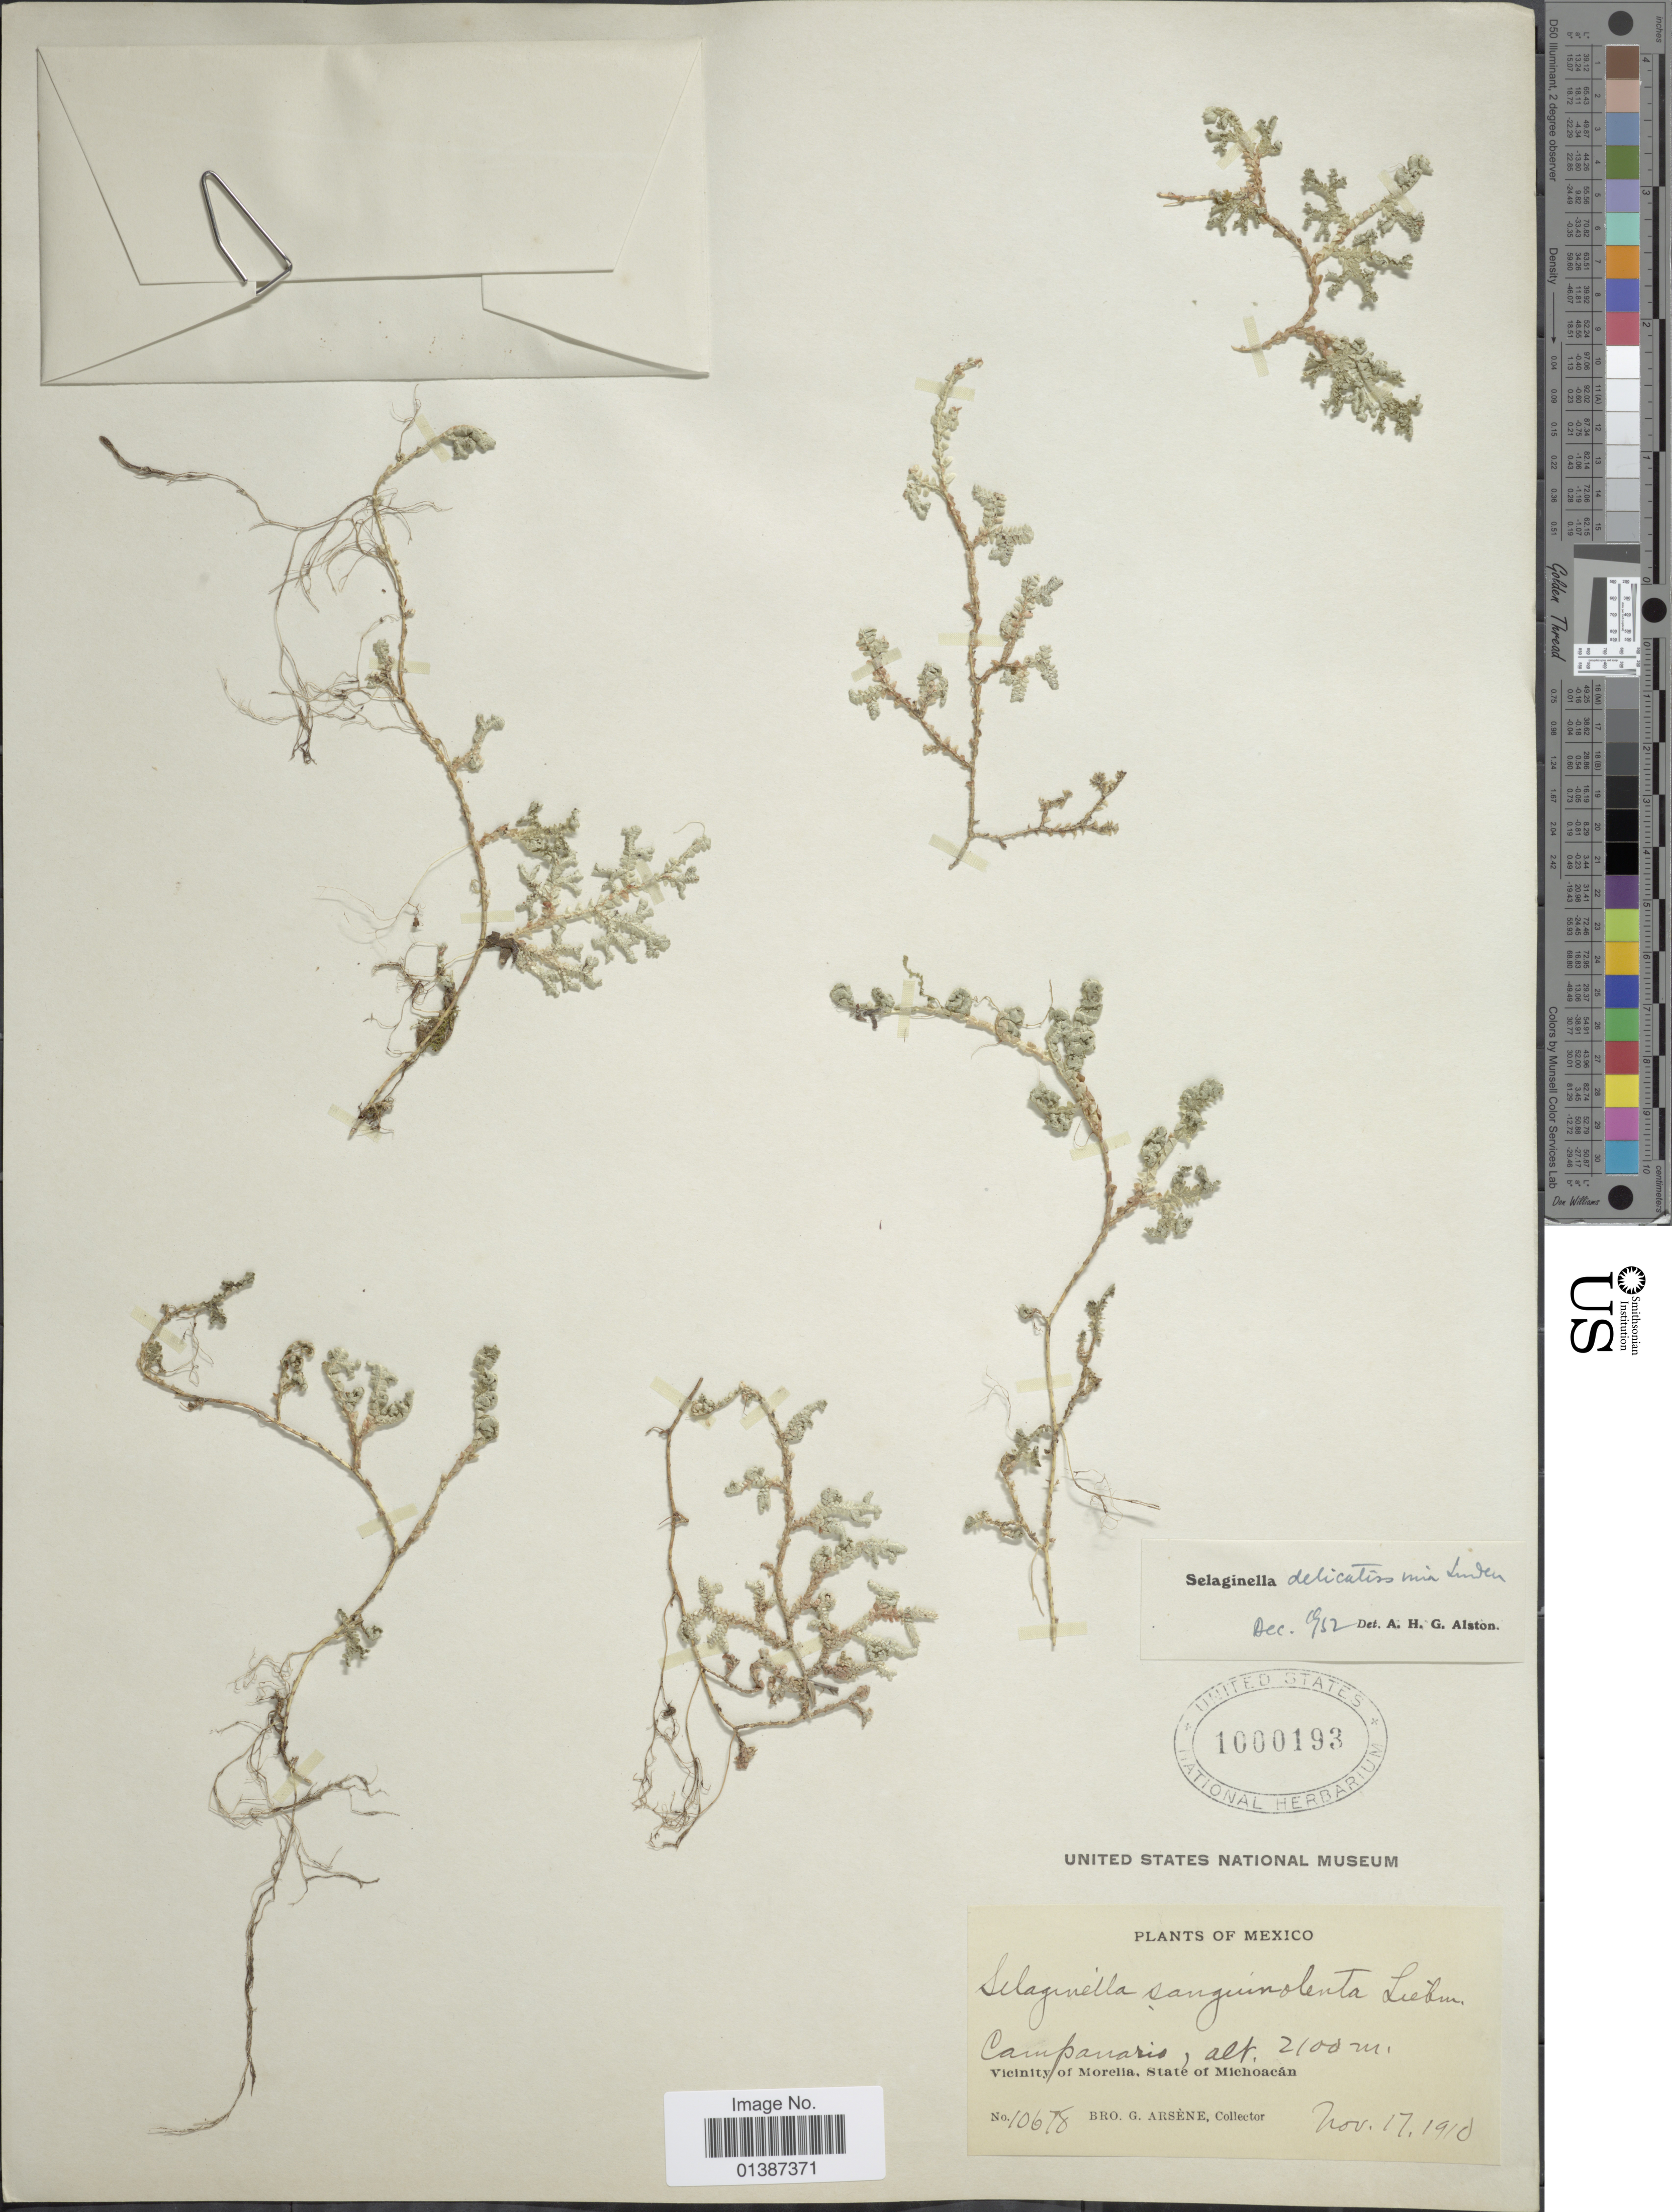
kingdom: Plantae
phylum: Tracheophyta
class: Lycopodiopsida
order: Selaginellales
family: Selaginellaceae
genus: Selaginella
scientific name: Selaginella delicatissima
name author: Linden ex A. Braun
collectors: Bro. G. Arsène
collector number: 10678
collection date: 1918-11-17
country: Mexico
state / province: Michoacán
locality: Campanaris, Vicinity of Morelia, State of Michioacán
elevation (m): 2100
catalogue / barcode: US 1000193